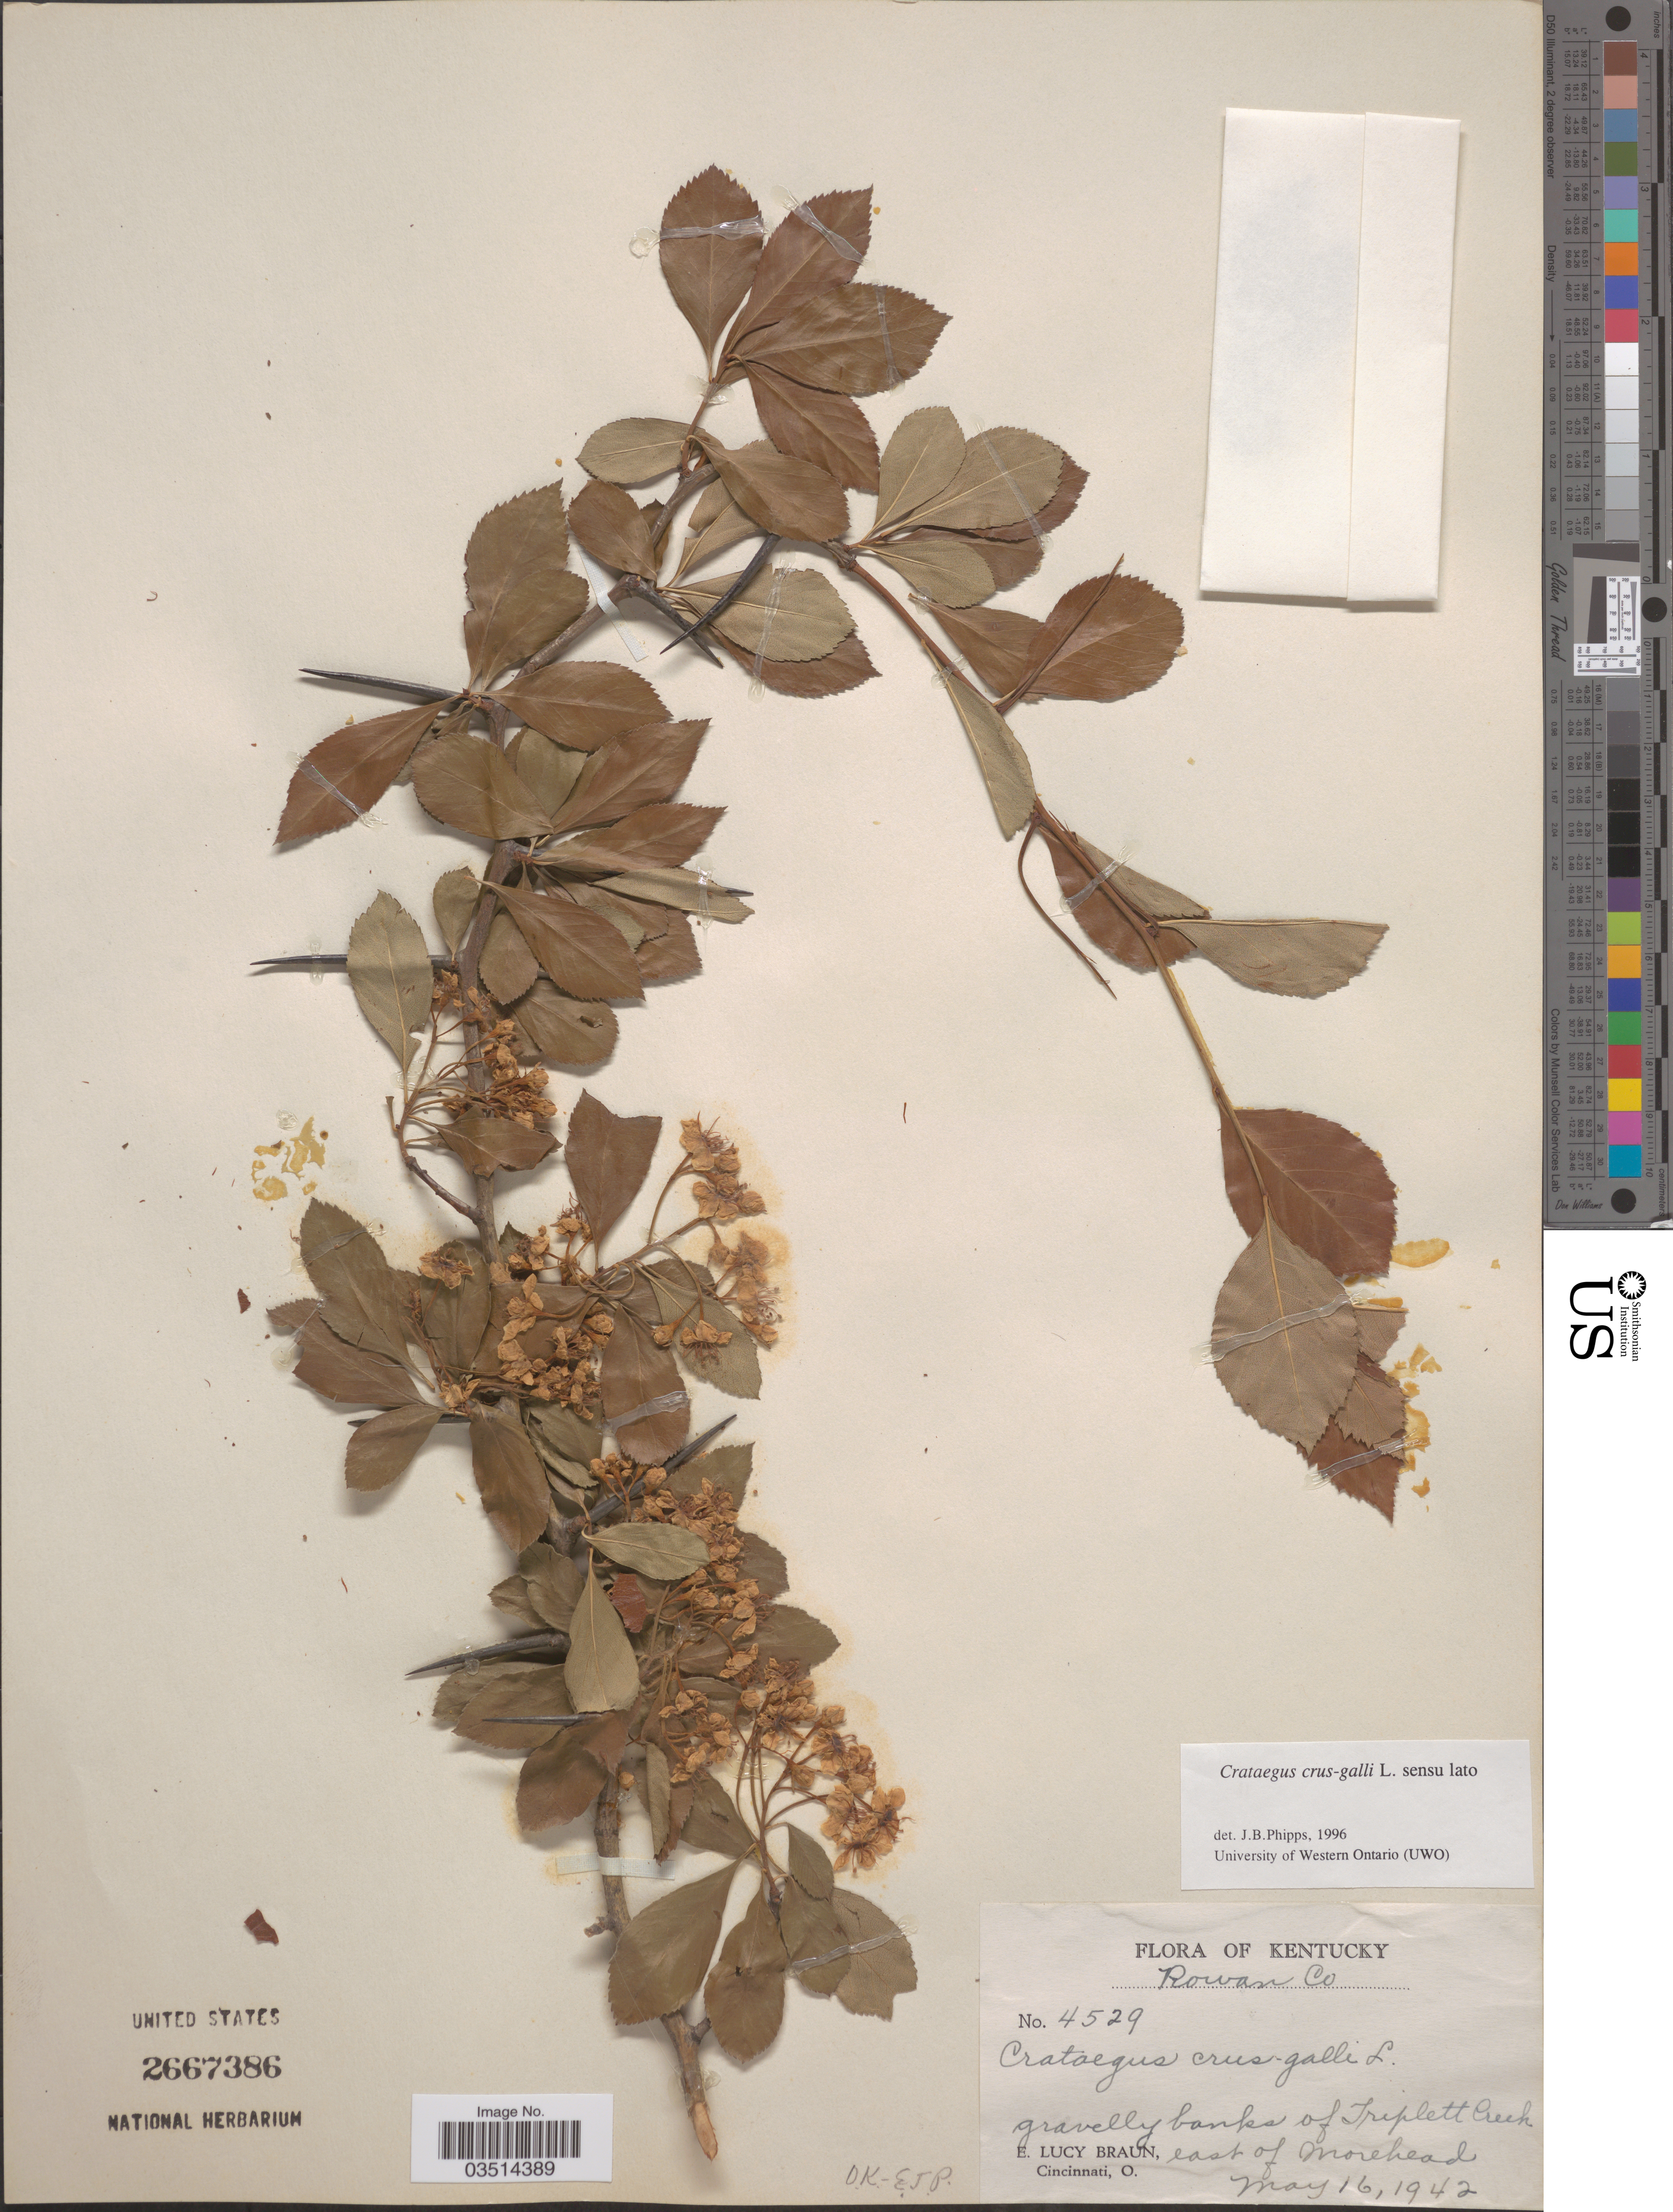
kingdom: Plantae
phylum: Tracheophyta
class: Magnoliopsida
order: Rosales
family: Rosaceae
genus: Crataegus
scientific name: Crataegus crus-galli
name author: L.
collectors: E. L. Braun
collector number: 4529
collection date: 1942-05-16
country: United States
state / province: Kentucky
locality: Rowan Co. Gravelly banks of Triplett Creek, east of Morehead.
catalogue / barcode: US 2667386